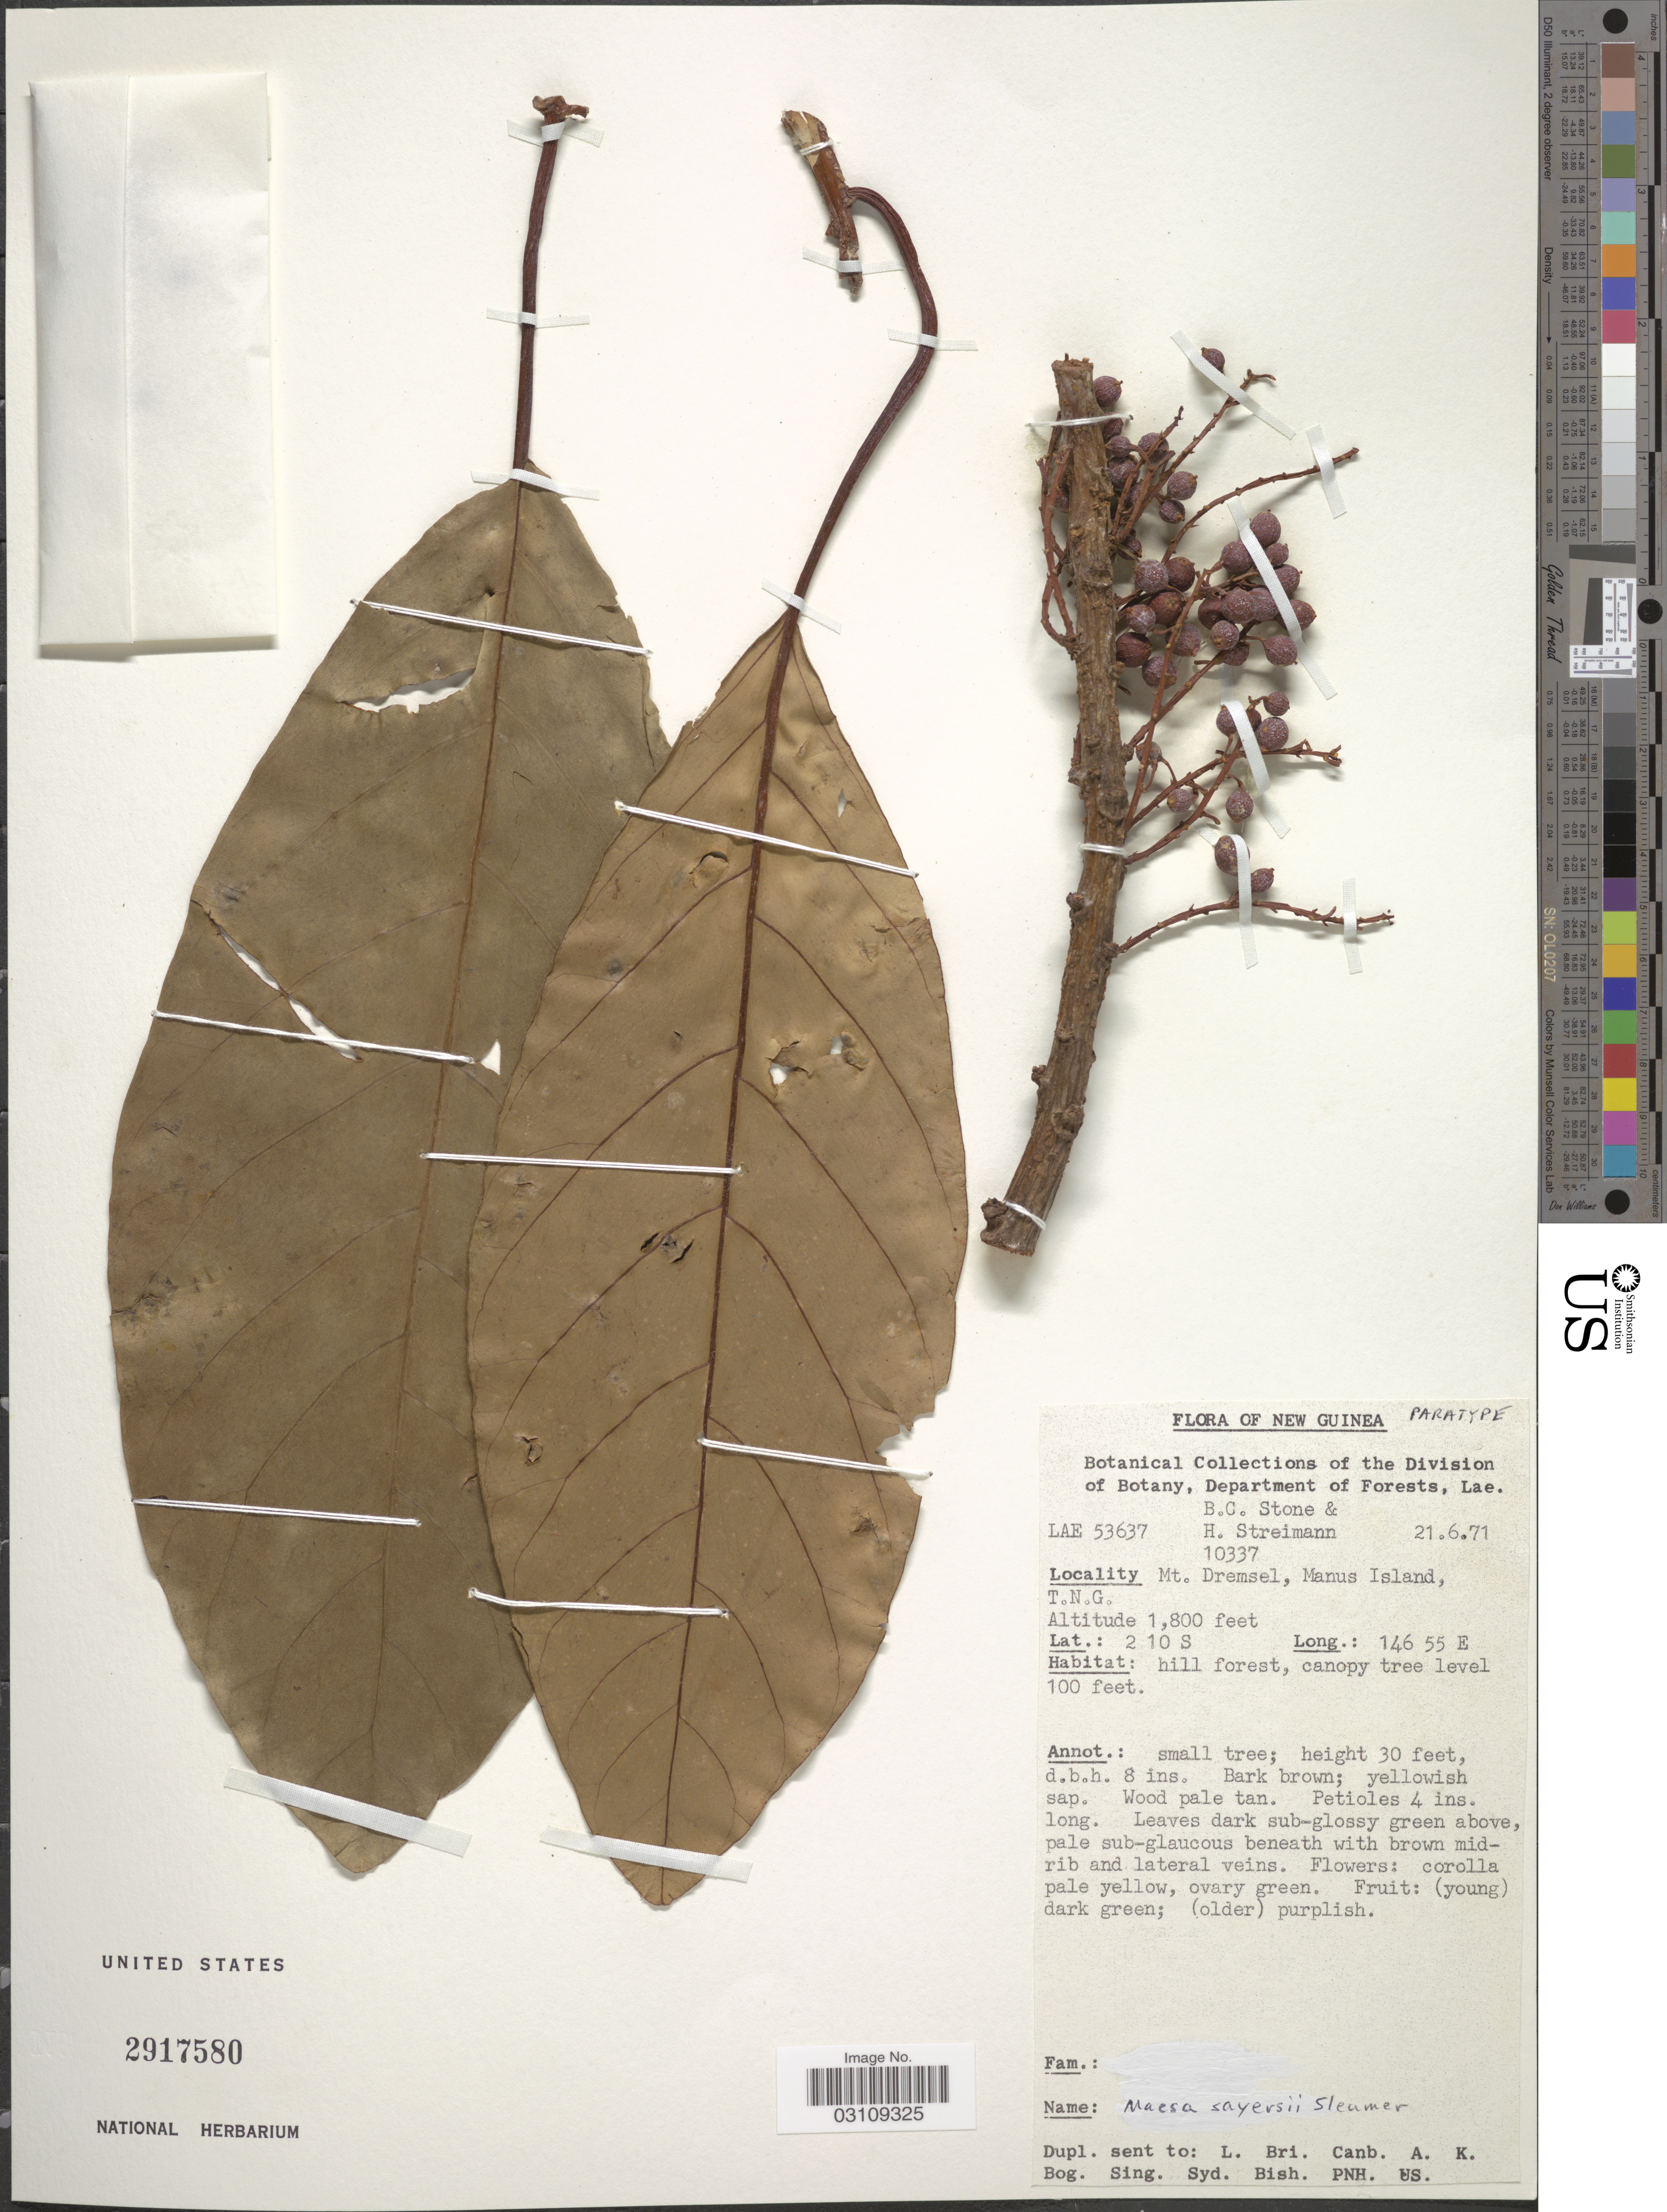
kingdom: Plantae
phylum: Tracheophyta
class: Magnoliopsida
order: Ericales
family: Primulaceae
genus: Maesa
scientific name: Maesa sayersii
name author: Sleumer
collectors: B. C. Stone & H. Streimann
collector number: LAE 53637/10337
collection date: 1971-06-21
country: Papua New Guinea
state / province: Manus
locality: New Guinea. Mt. Dremsel, Manus Island, T.N.G.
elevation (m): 30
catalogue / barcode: US 2917580